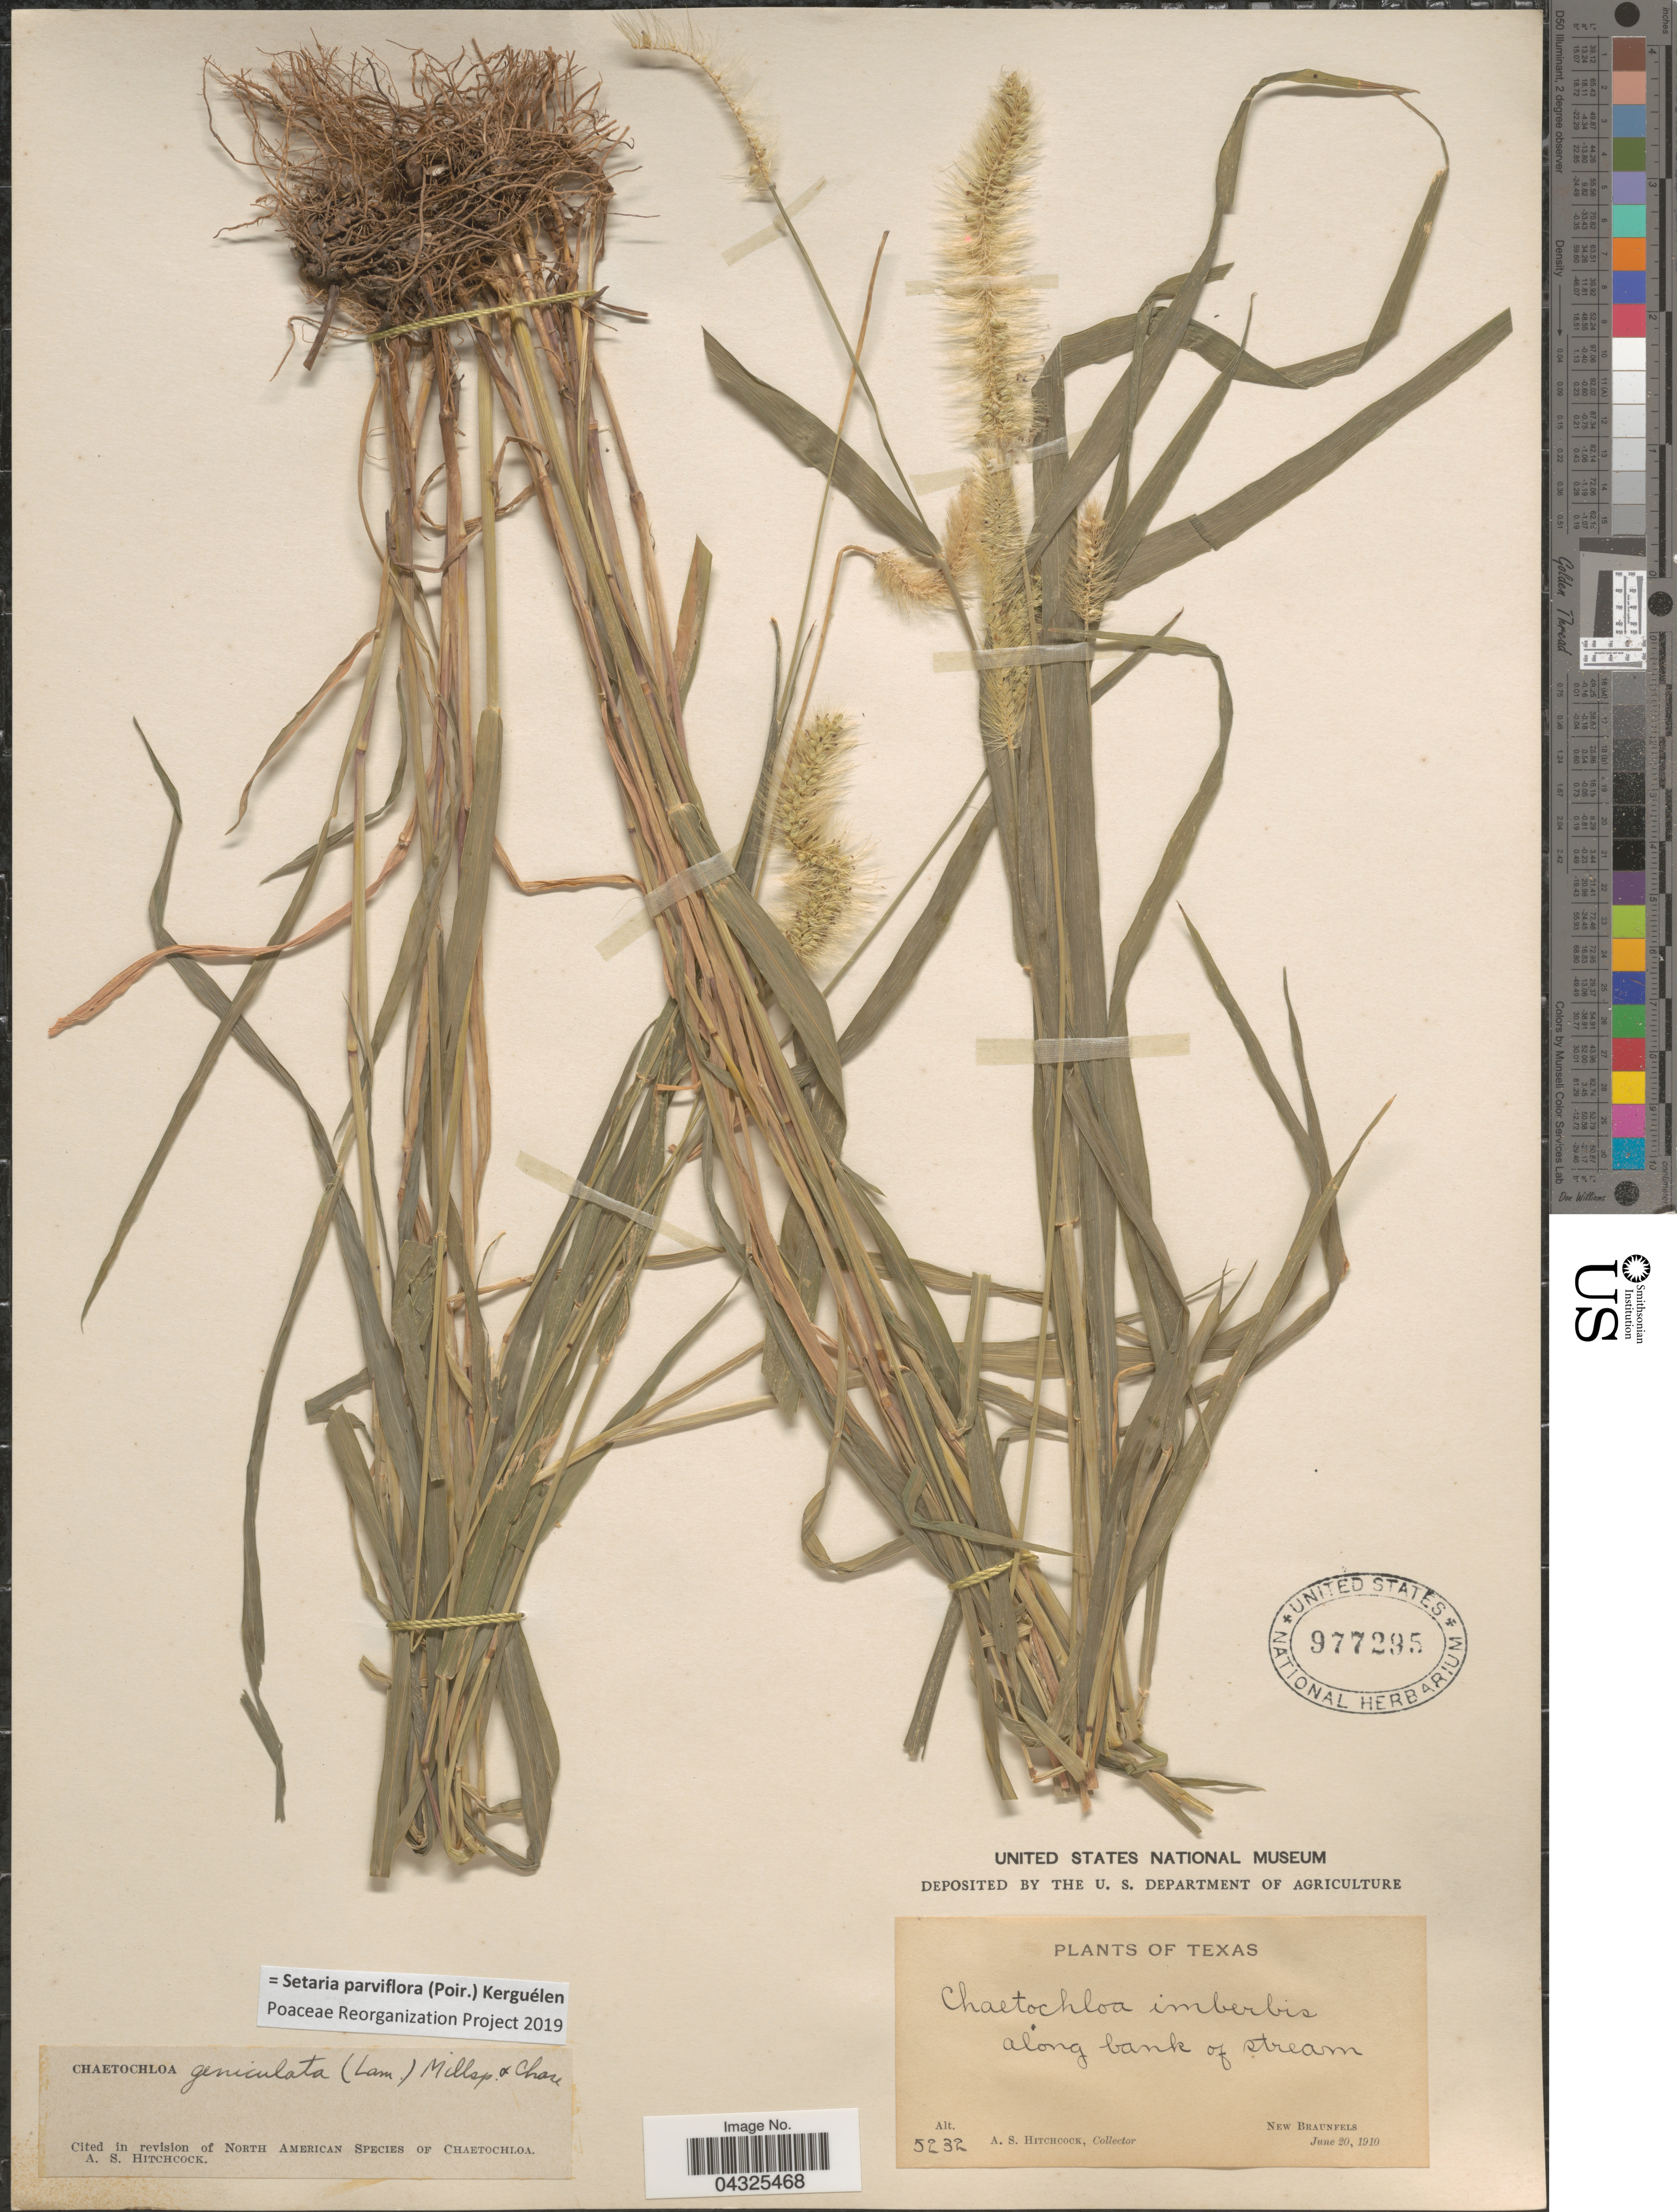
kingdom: Plantae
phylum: Tracheophyta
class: Liliopsida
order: Poales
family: Poaceae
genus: Setaria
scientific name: Setaria parviflora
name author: (Poir.) Kerguélen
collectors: A. S. Hitchcock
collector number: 5232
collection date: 1910-06-20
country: United States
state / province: Texas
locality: New Braunfels.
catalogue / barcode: US 977295